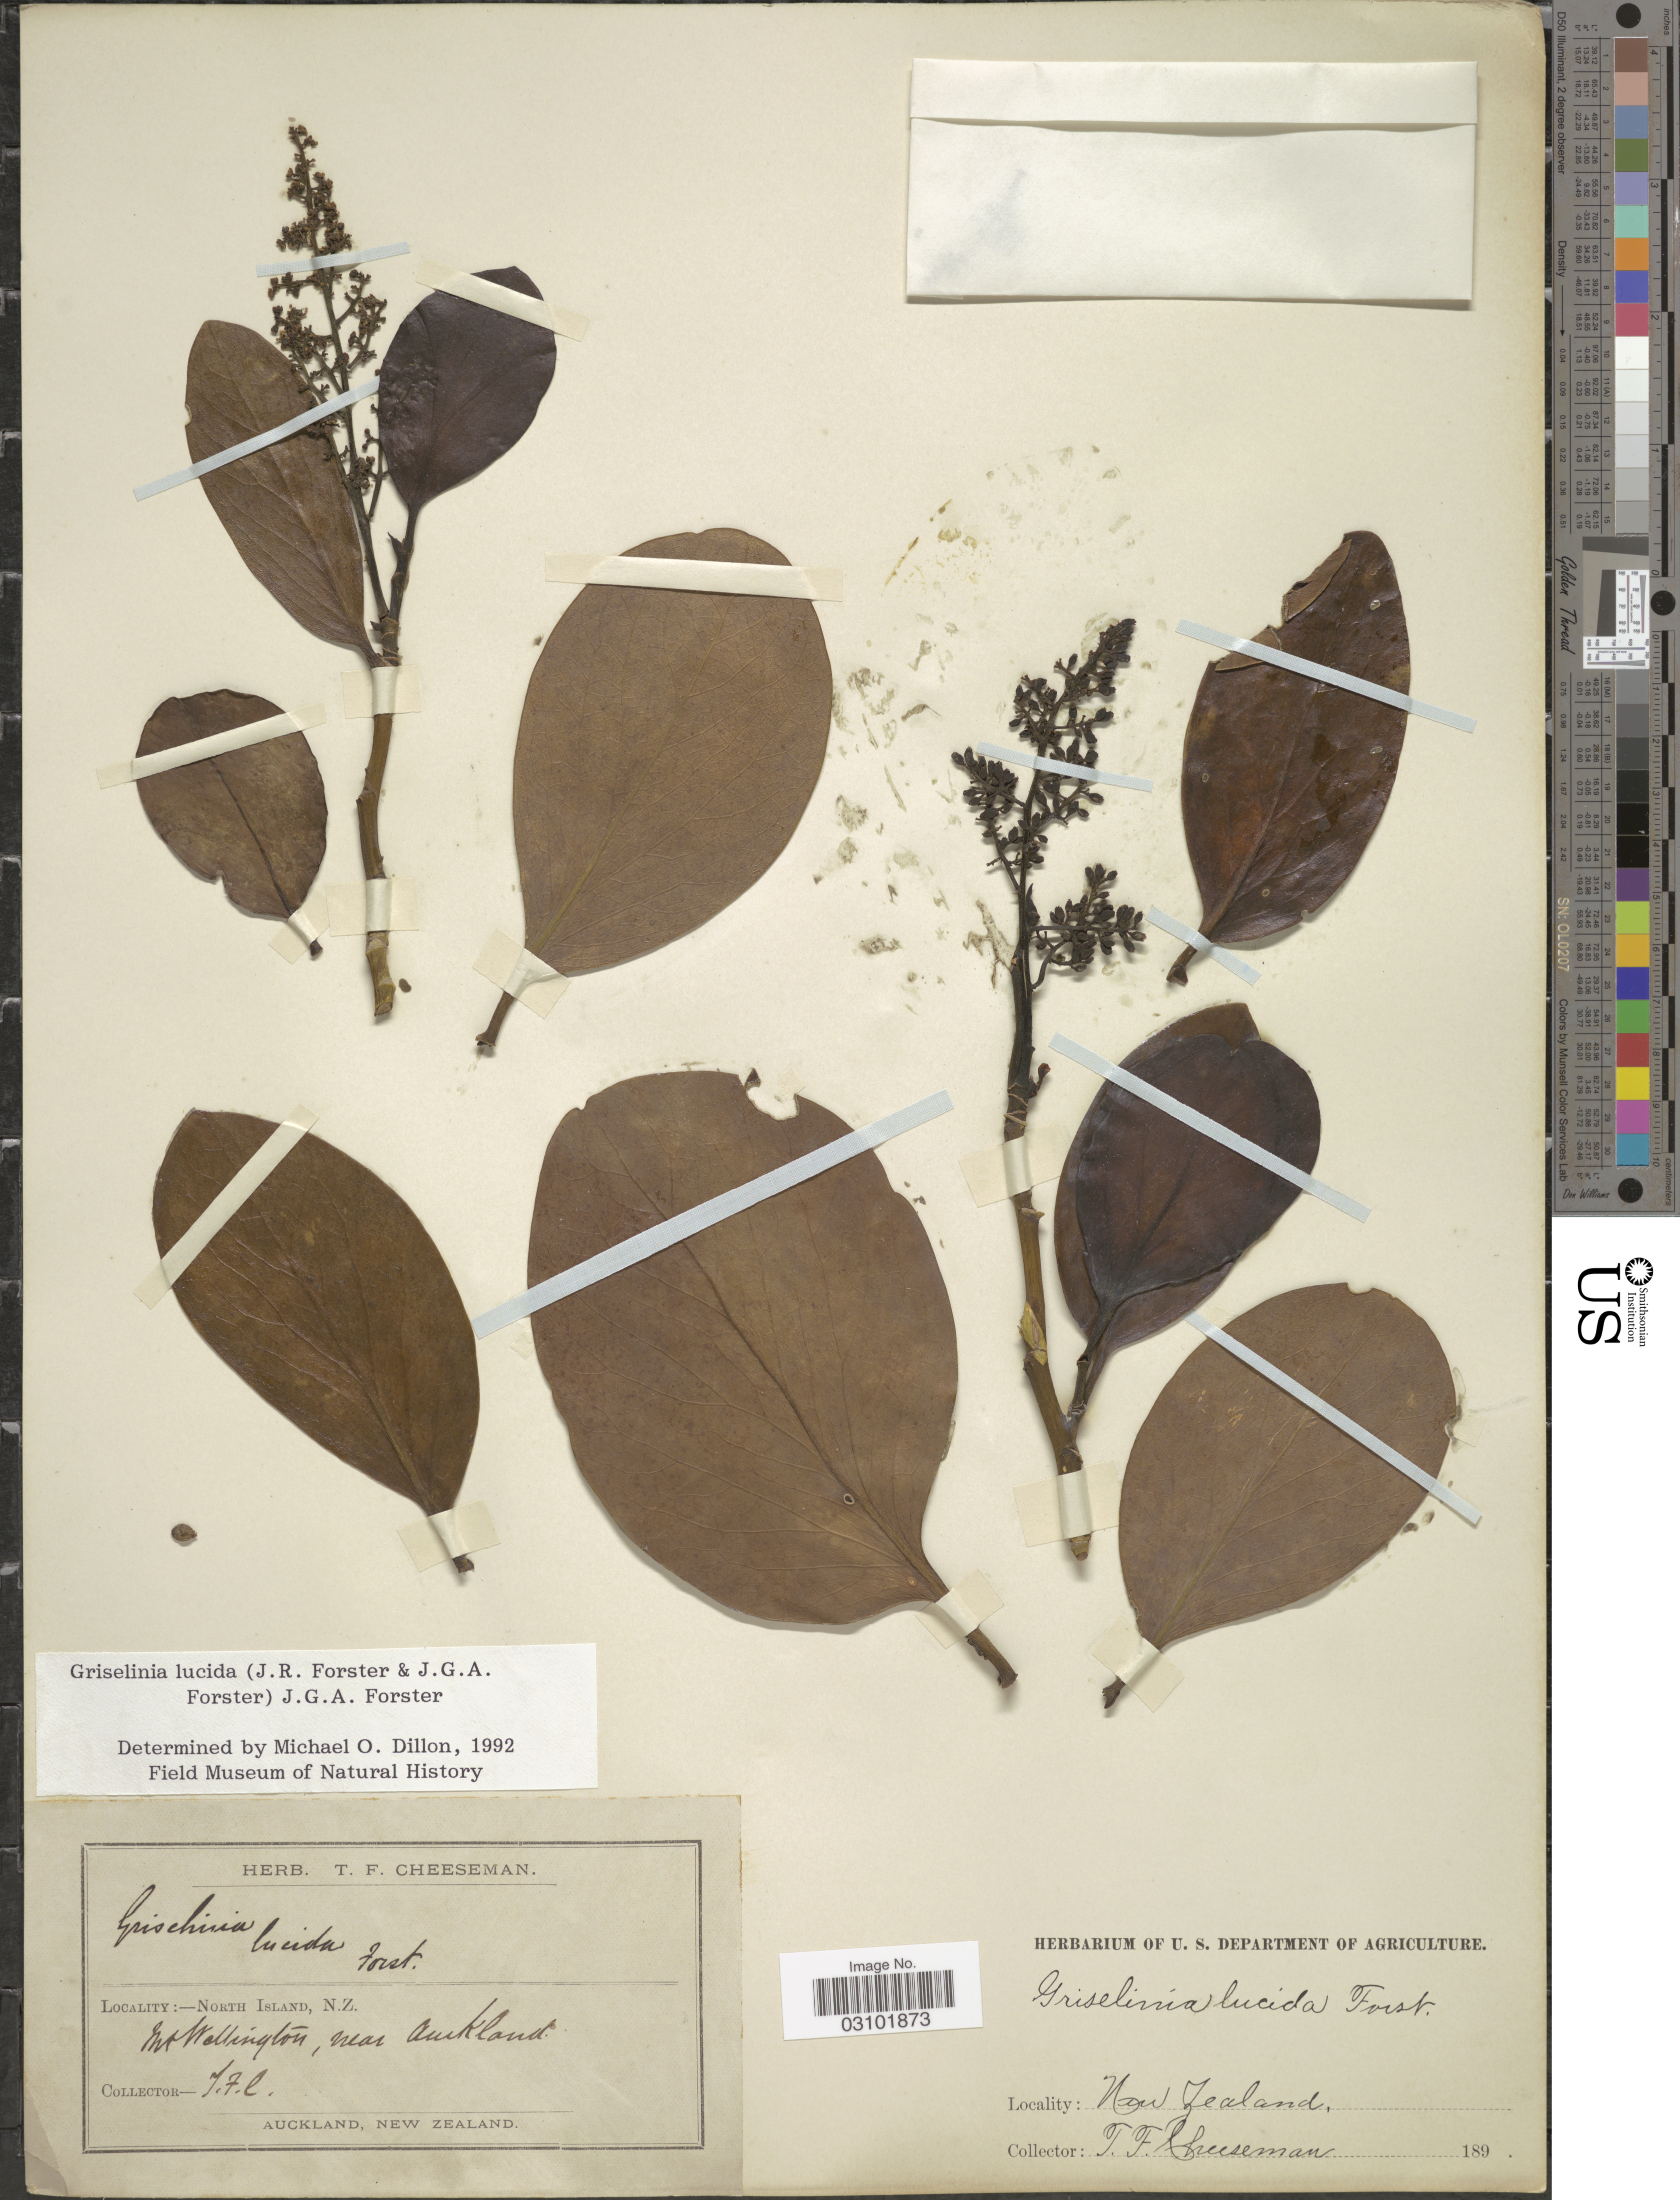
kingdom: Plantae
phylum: Tracheophyta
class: Magnoliopsida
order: Apiales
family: Griseliniaceae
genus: Griselinia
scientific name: Griselinia lucida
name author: (J.R. Forst. & G. Forst.) G. Forst.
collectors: T. F. Cheeseman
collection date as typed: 189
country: New Zealand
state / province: Auckland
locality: North Island, Mt. Wellington, near Auckland.